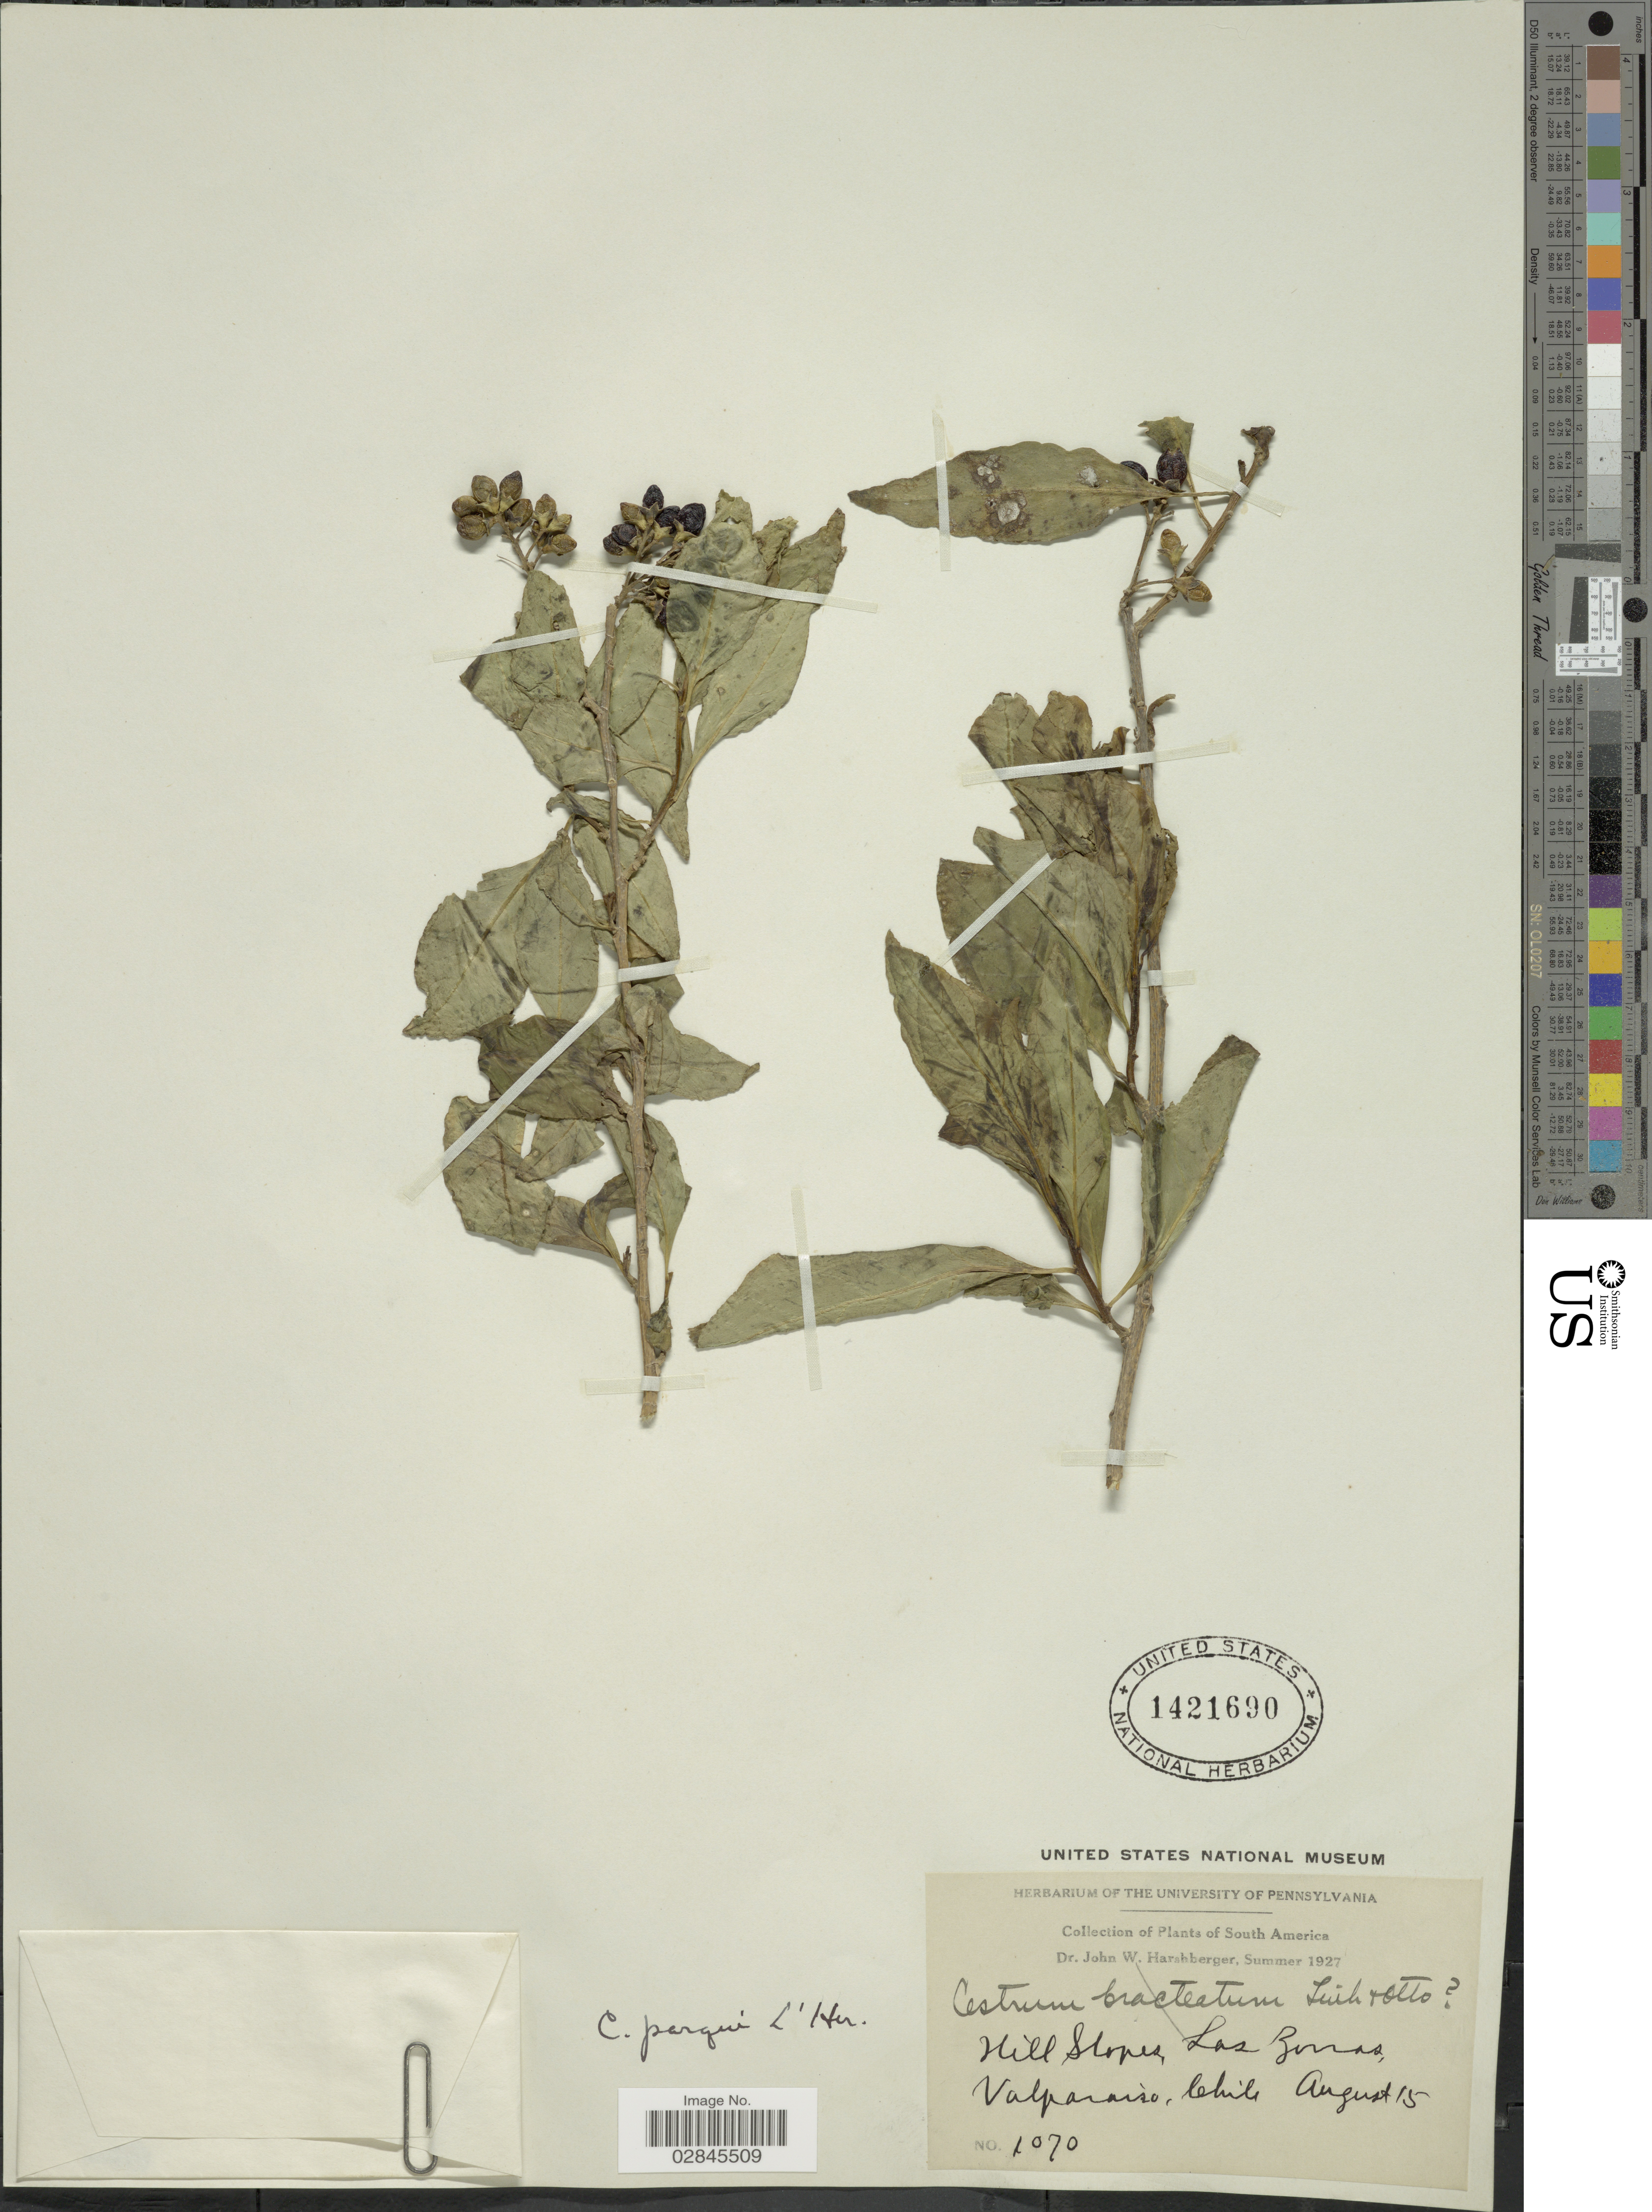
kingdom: Plantae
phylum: Tracheophyta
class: Magnoliopsida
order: Solanales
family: Solanaceae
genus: Cestrum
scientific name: Cestrum parqui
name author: L'Hér.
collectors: J. W. Harshberger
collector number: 1070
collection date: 1927-08-15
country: Chile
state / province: Valparaíso (V)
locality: Hill slopes, Las Zonas.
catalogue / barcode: US 1421690